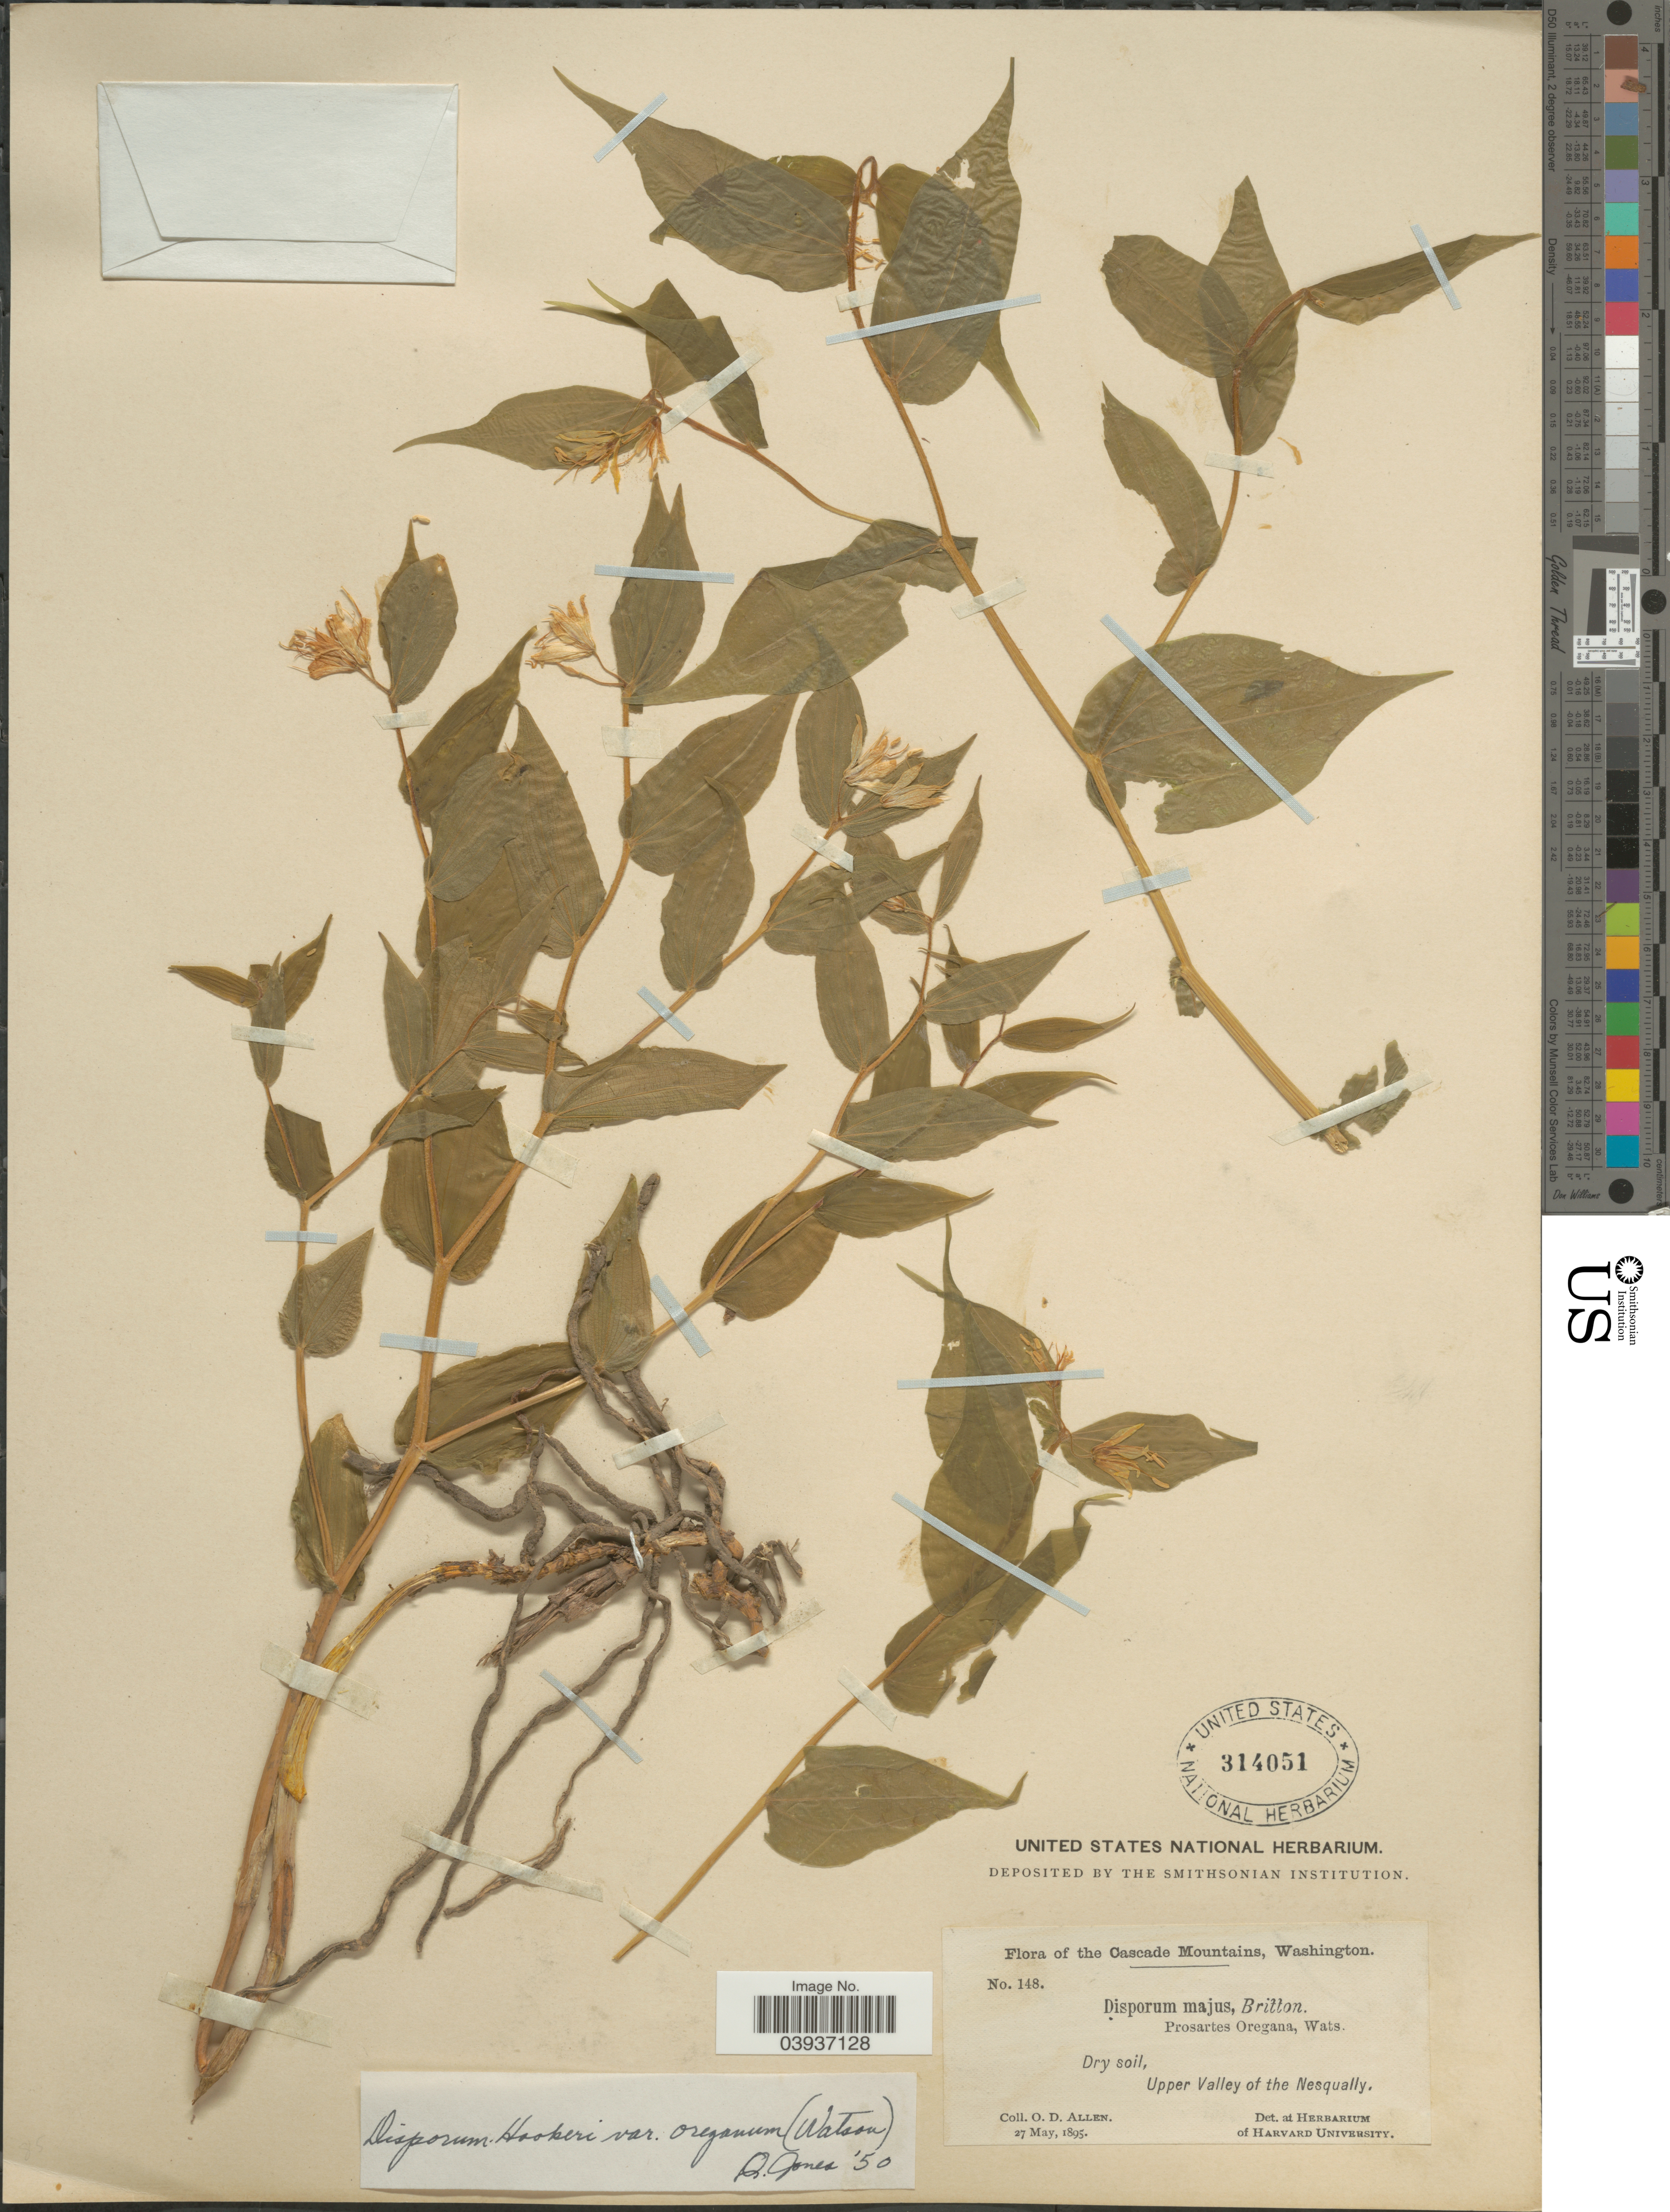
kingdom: Plantae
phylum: Tracheophyta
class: Liliopsida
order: Liliales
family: Colchicaceae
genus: Disporum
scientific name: Disporum hookeri var. oreganum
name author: (S. Watson) Q. Jones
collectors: O. D. Allen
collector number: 148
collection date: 1895-05-27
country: United States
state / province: Washington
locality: The Cascade Mountains. Upper Valley of the Nesqually.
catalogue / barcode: US 314051